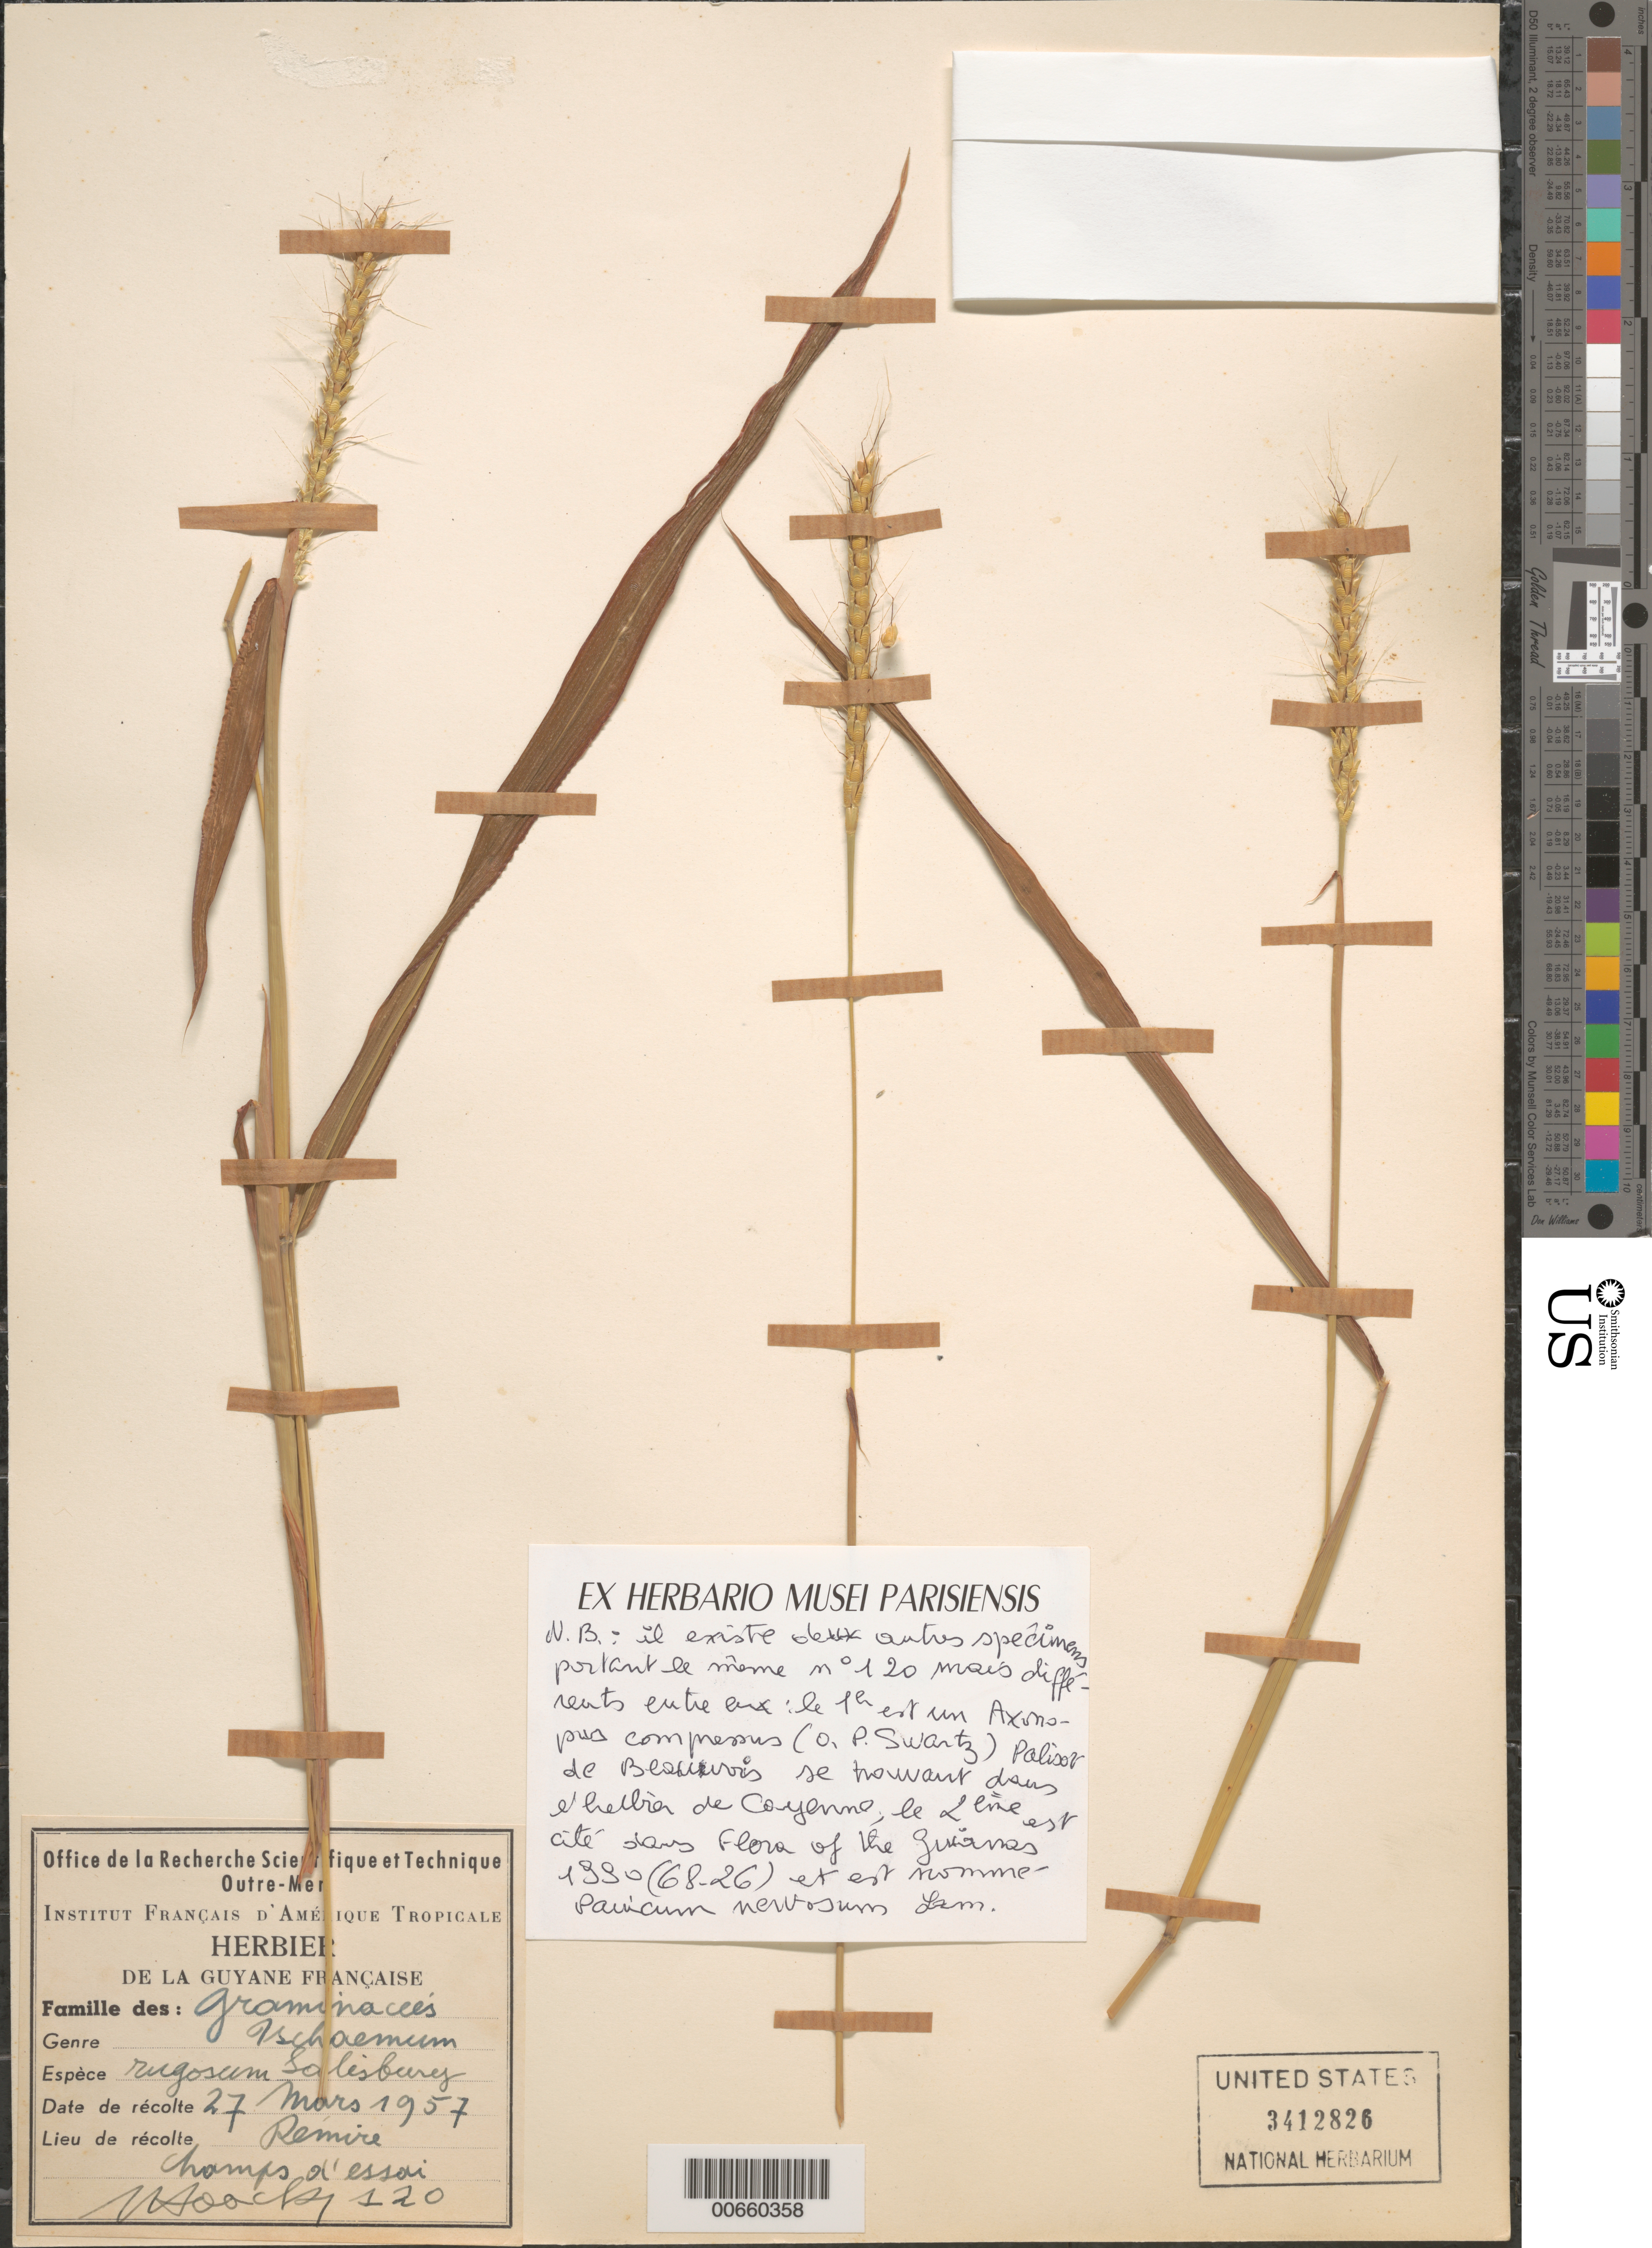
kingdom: Plantae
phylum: Tracheophyta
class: Liliopsida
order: Poales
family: Poaceae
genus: Ischaemum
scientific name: Ischaemum rugosum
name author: Salisb.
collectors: J. Hoock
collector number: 120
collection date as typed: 27-Mar-57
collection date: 1957-03-27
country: French Guiana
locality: Rémire, Champs d'Essai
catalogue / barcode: US 3412826